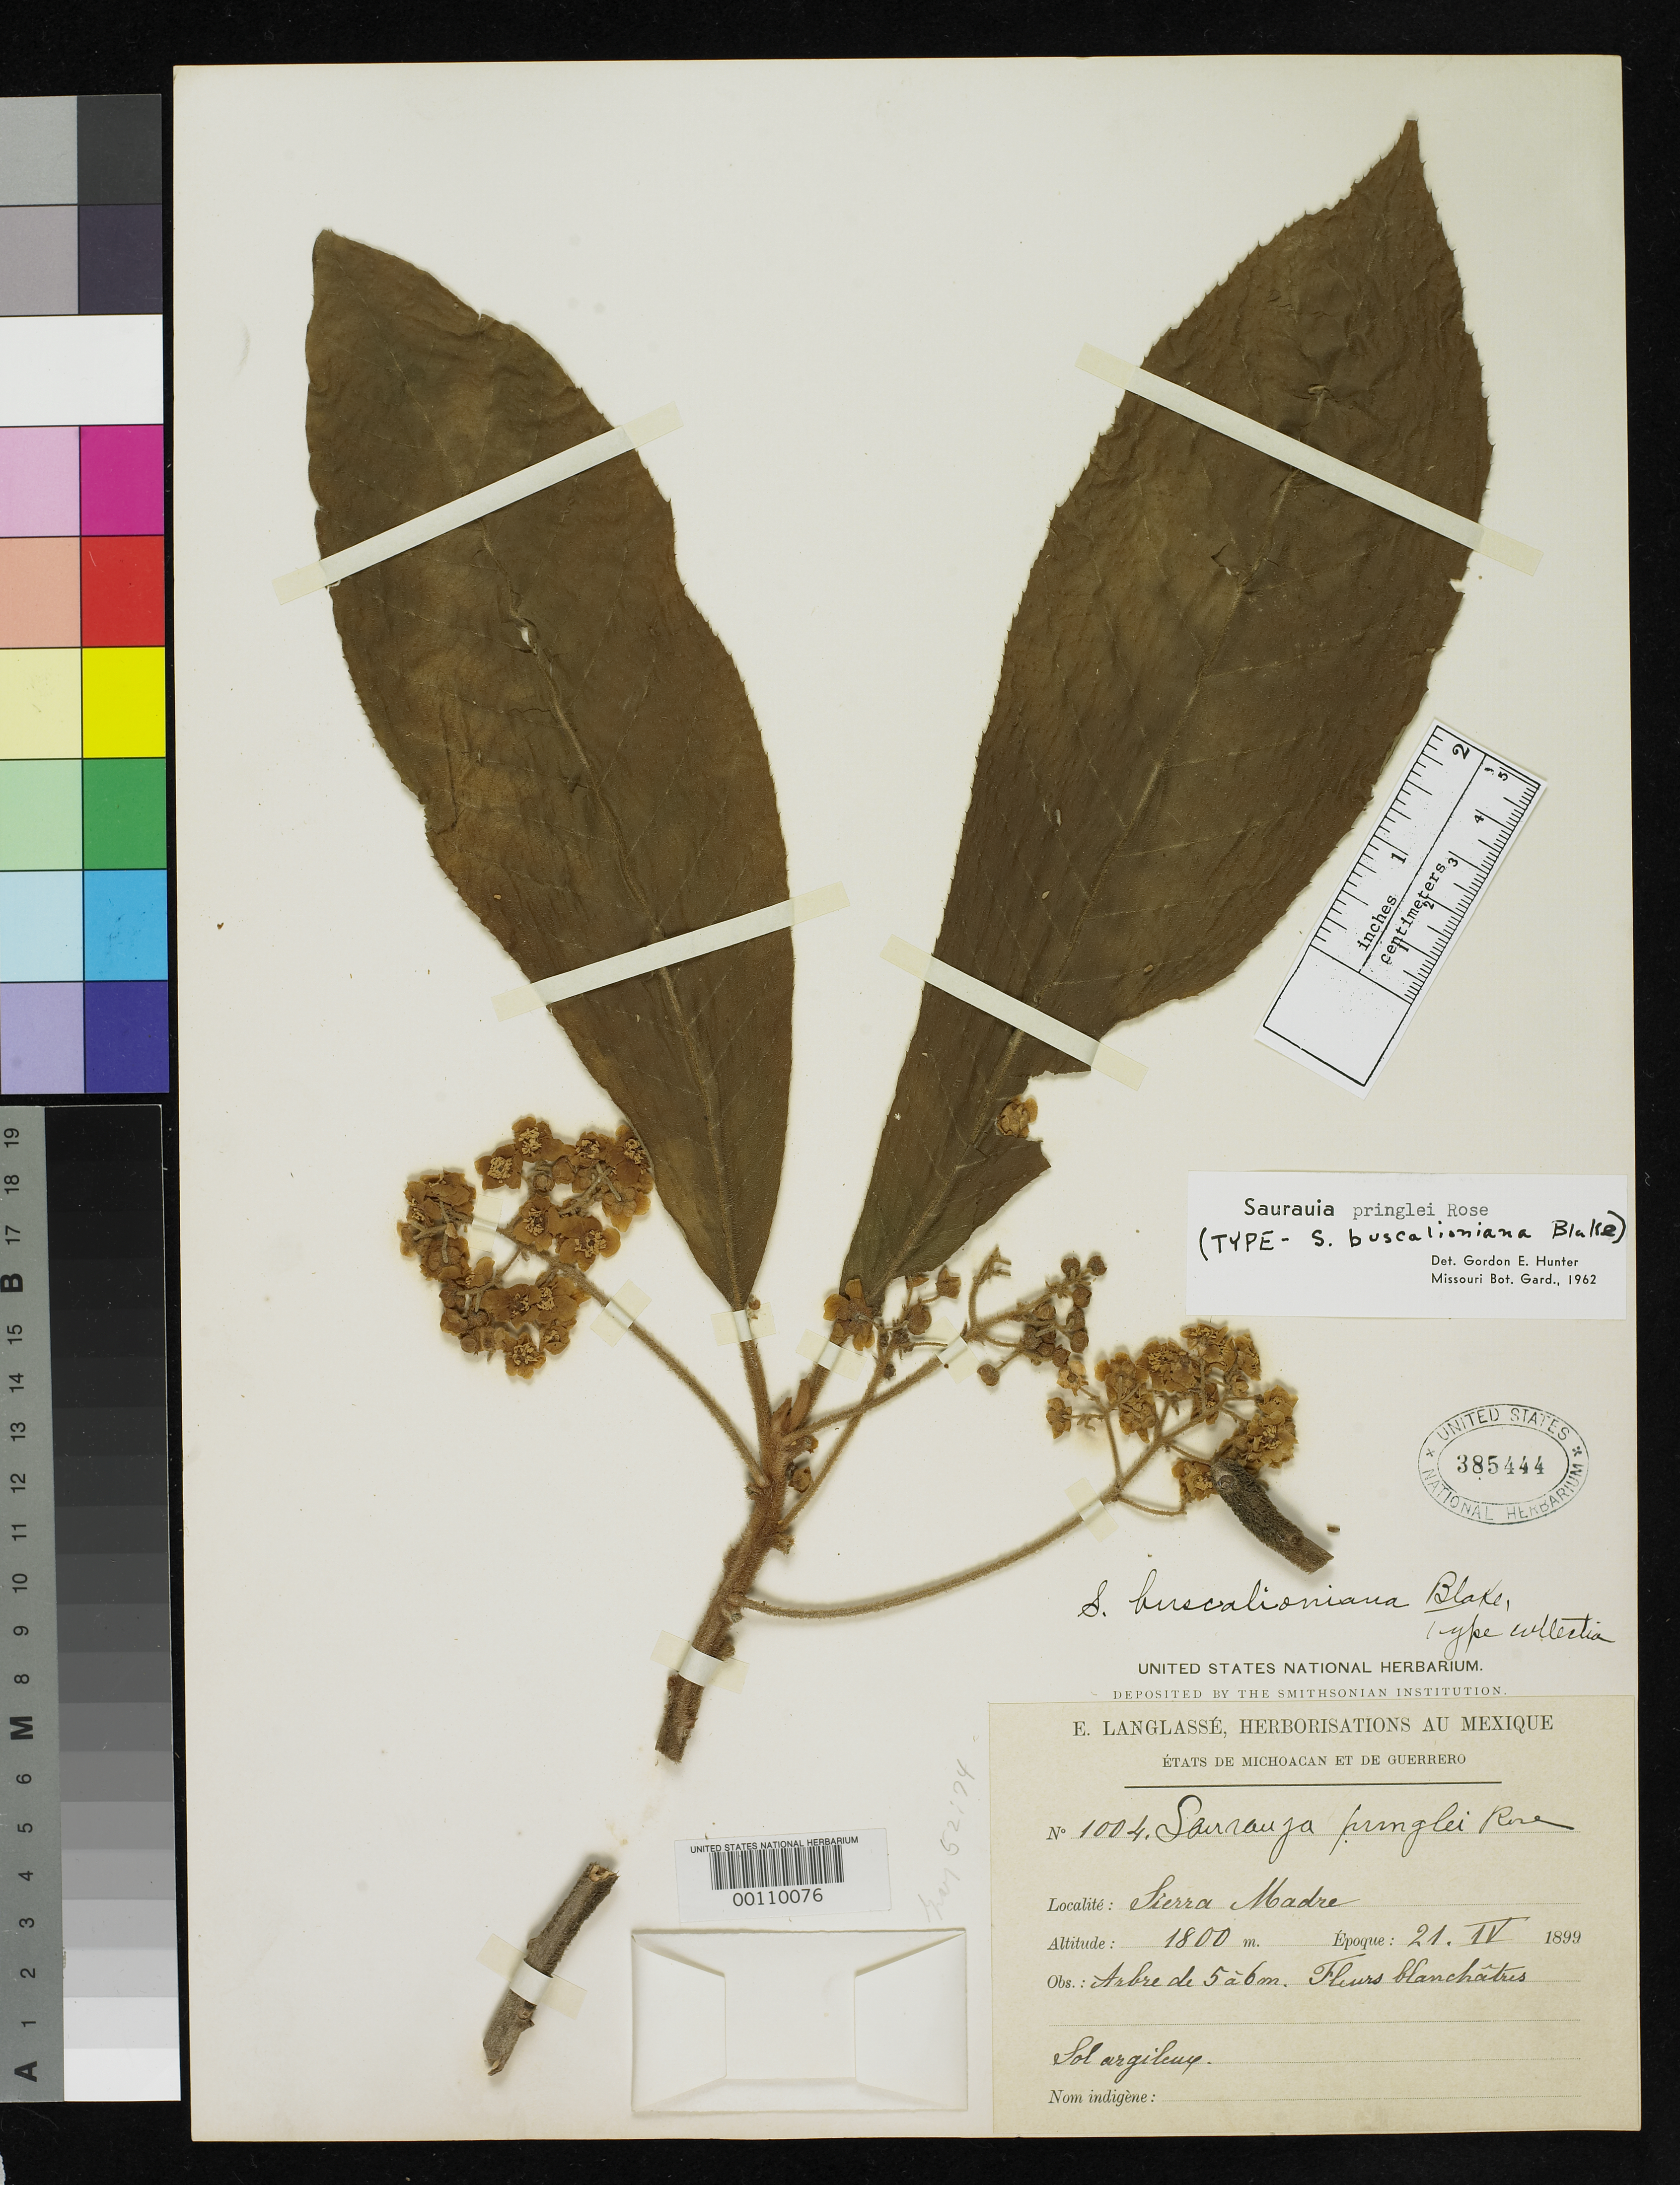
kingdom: Plantae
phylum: Tracheophyta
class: Magnoliopsida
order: Ericales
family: Actinidiaceae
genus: Saurauia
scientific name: Saurauia buscalioniana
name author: S.F. Blake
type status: Isotype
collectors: E. Langlassé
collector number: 1004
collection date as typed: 21 Apr 1899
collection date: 1899-04-21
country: Mexico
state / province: Guerrero / Michoacán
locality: Sierra Madre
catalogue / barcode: US 385444